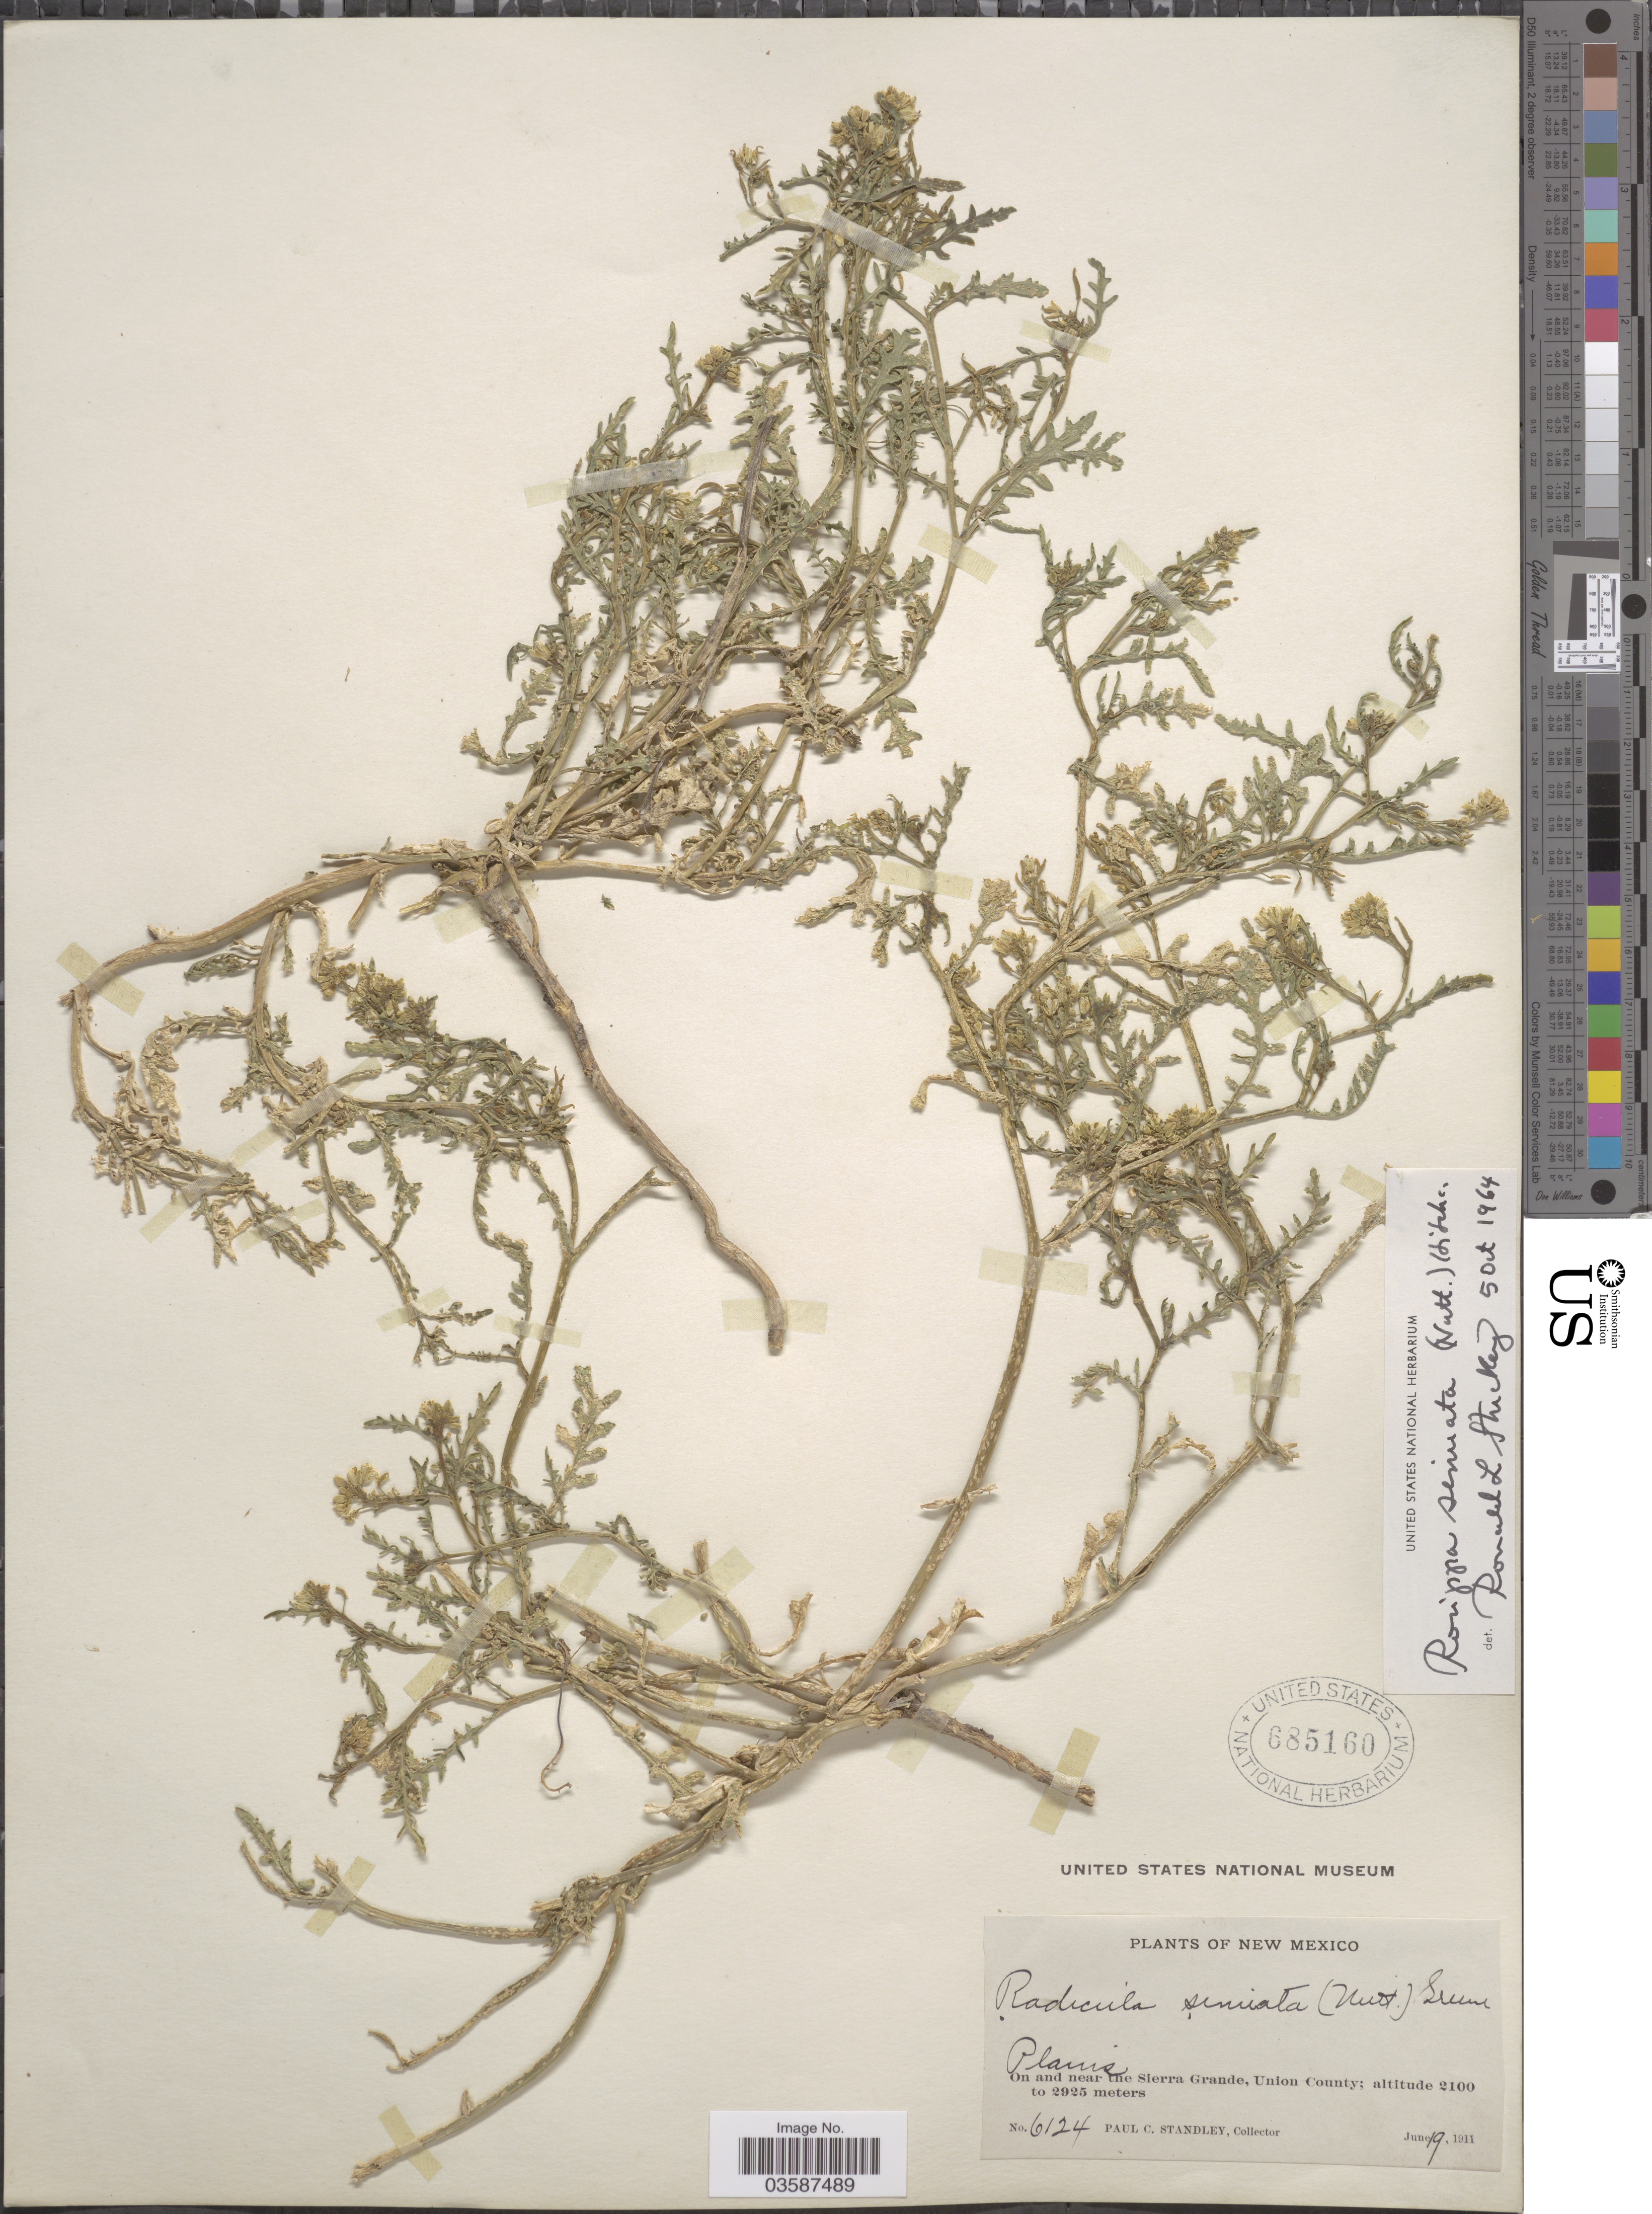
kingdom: Plantae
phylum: Tracheophyta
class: Magnoliopsida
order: Brassicales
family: Brassicaceae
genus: Rorippa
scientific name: Rorippa sinuata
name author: (Nutt.) Hitchc.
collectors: P. C. Standley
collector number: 6124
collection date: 1911-06-19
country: United States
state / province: New Mexico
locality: Plains. On and near the Sierra Grande, Union County.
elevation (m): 2100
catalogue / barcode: US 685160